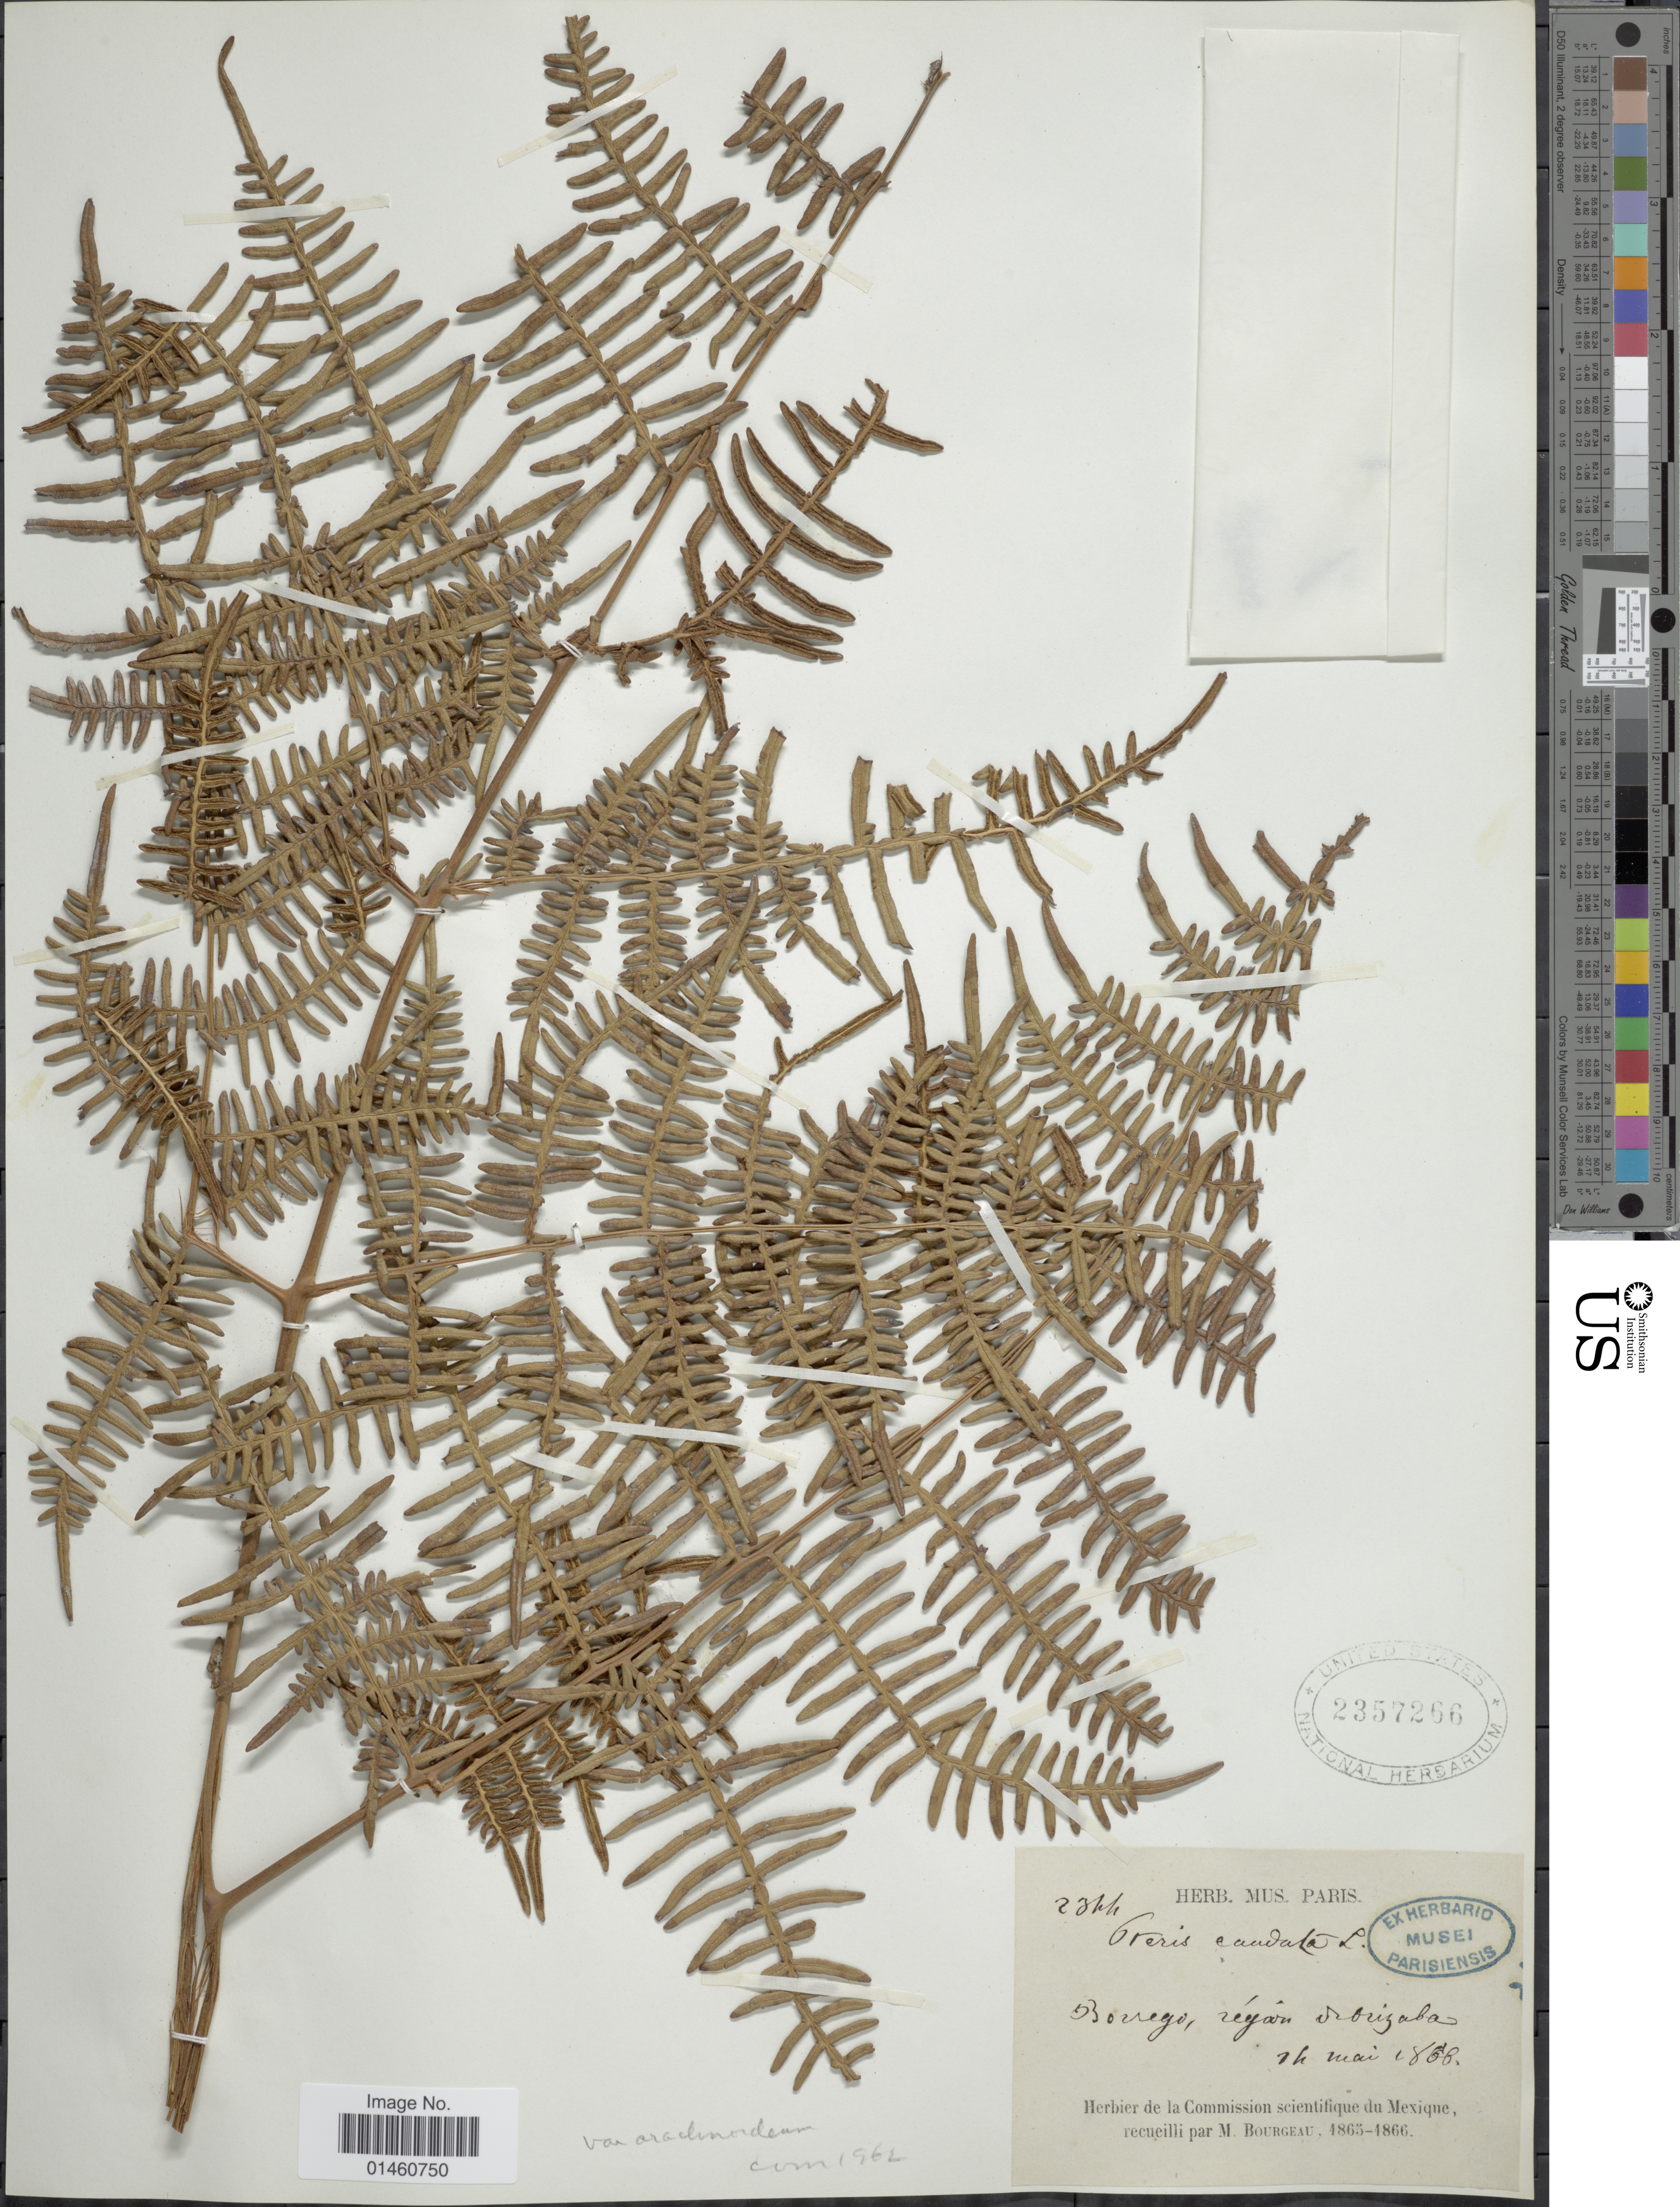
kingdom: Plantae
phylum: Tracheophyta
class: Polypodiopsida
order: Polypodiales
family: Dennstaedtiaceae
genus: Pteridium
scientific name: Pteridium aquilinum var. arachnoideum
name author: (Kaulf.) Herter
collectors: M. Bourgeau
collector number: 2344*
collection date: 1866-05-24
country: Mexico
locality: Borrego, région d'Orizaba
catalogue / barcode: US 2357266